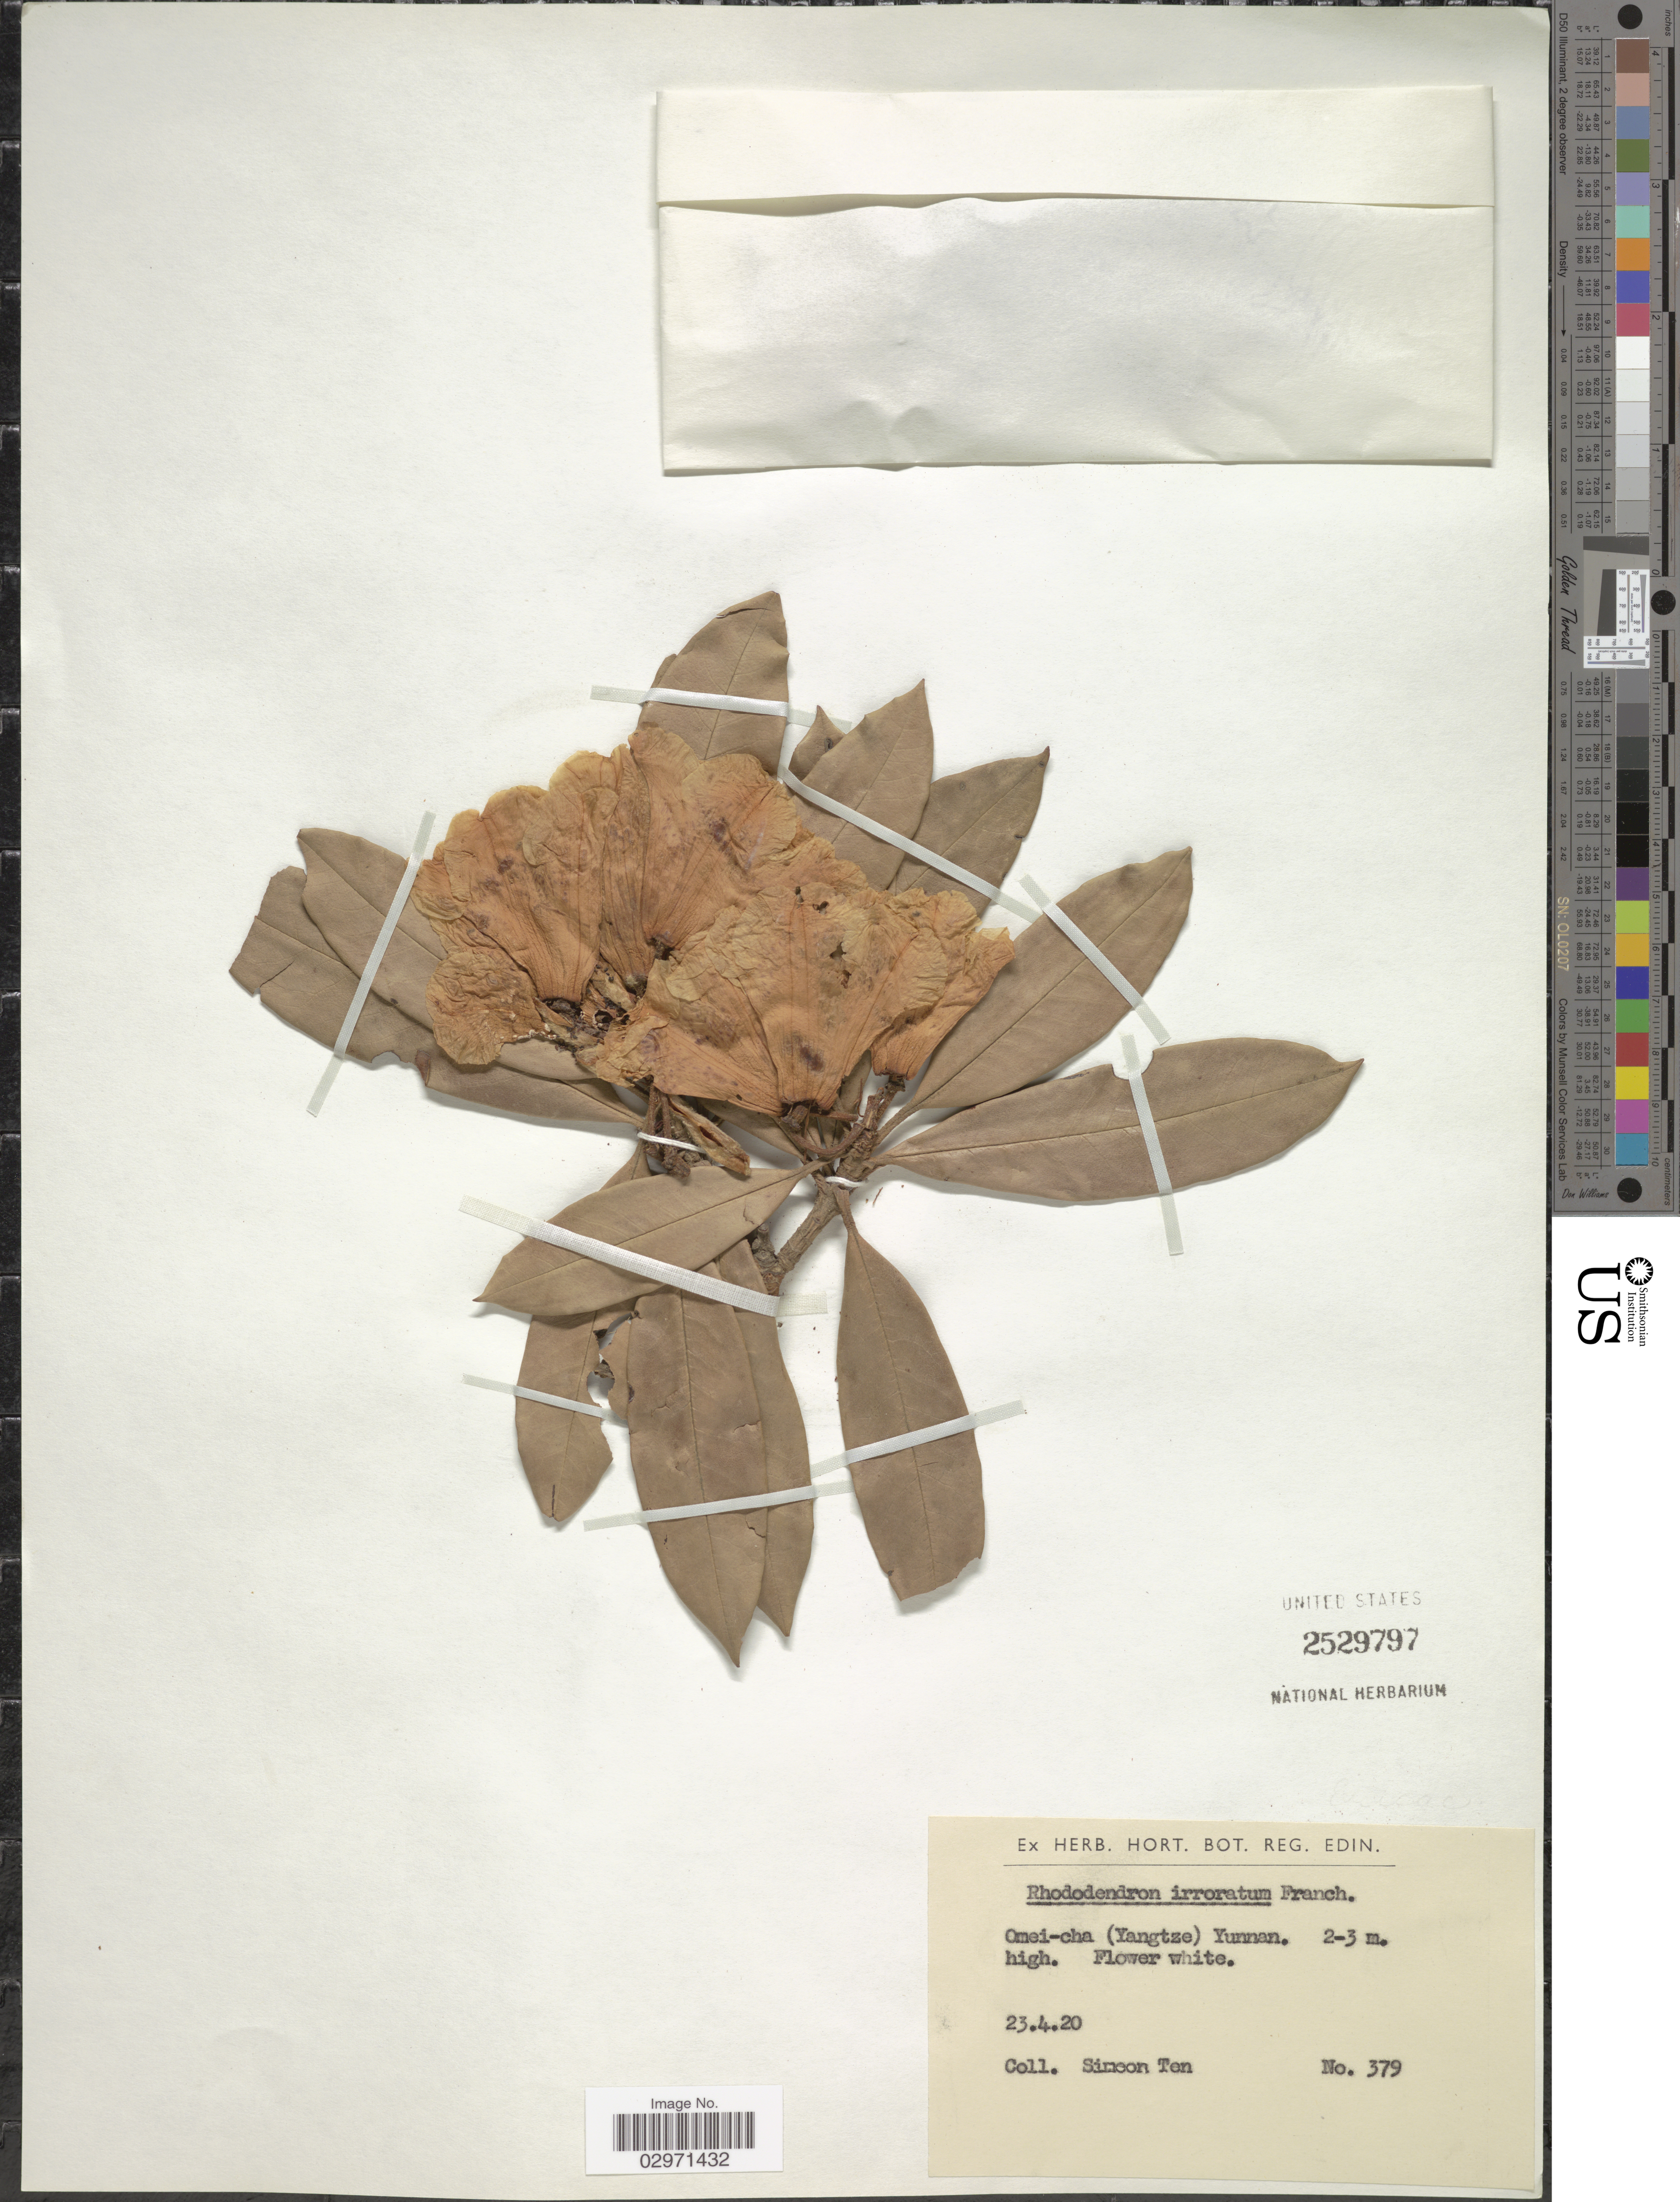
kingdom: Plantae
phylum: Tracheophyta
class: Magnoliopsida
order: Ericales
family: Ericaceae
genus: Rhododendron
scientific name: Rhododendron irroratum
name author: Franch.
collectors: S. Ten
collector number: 379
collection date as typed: Transcribed d/m/y: 23/4/20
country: China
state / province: Yunnan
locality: Omei-cha (Yangtze).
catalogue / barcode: US 2529797